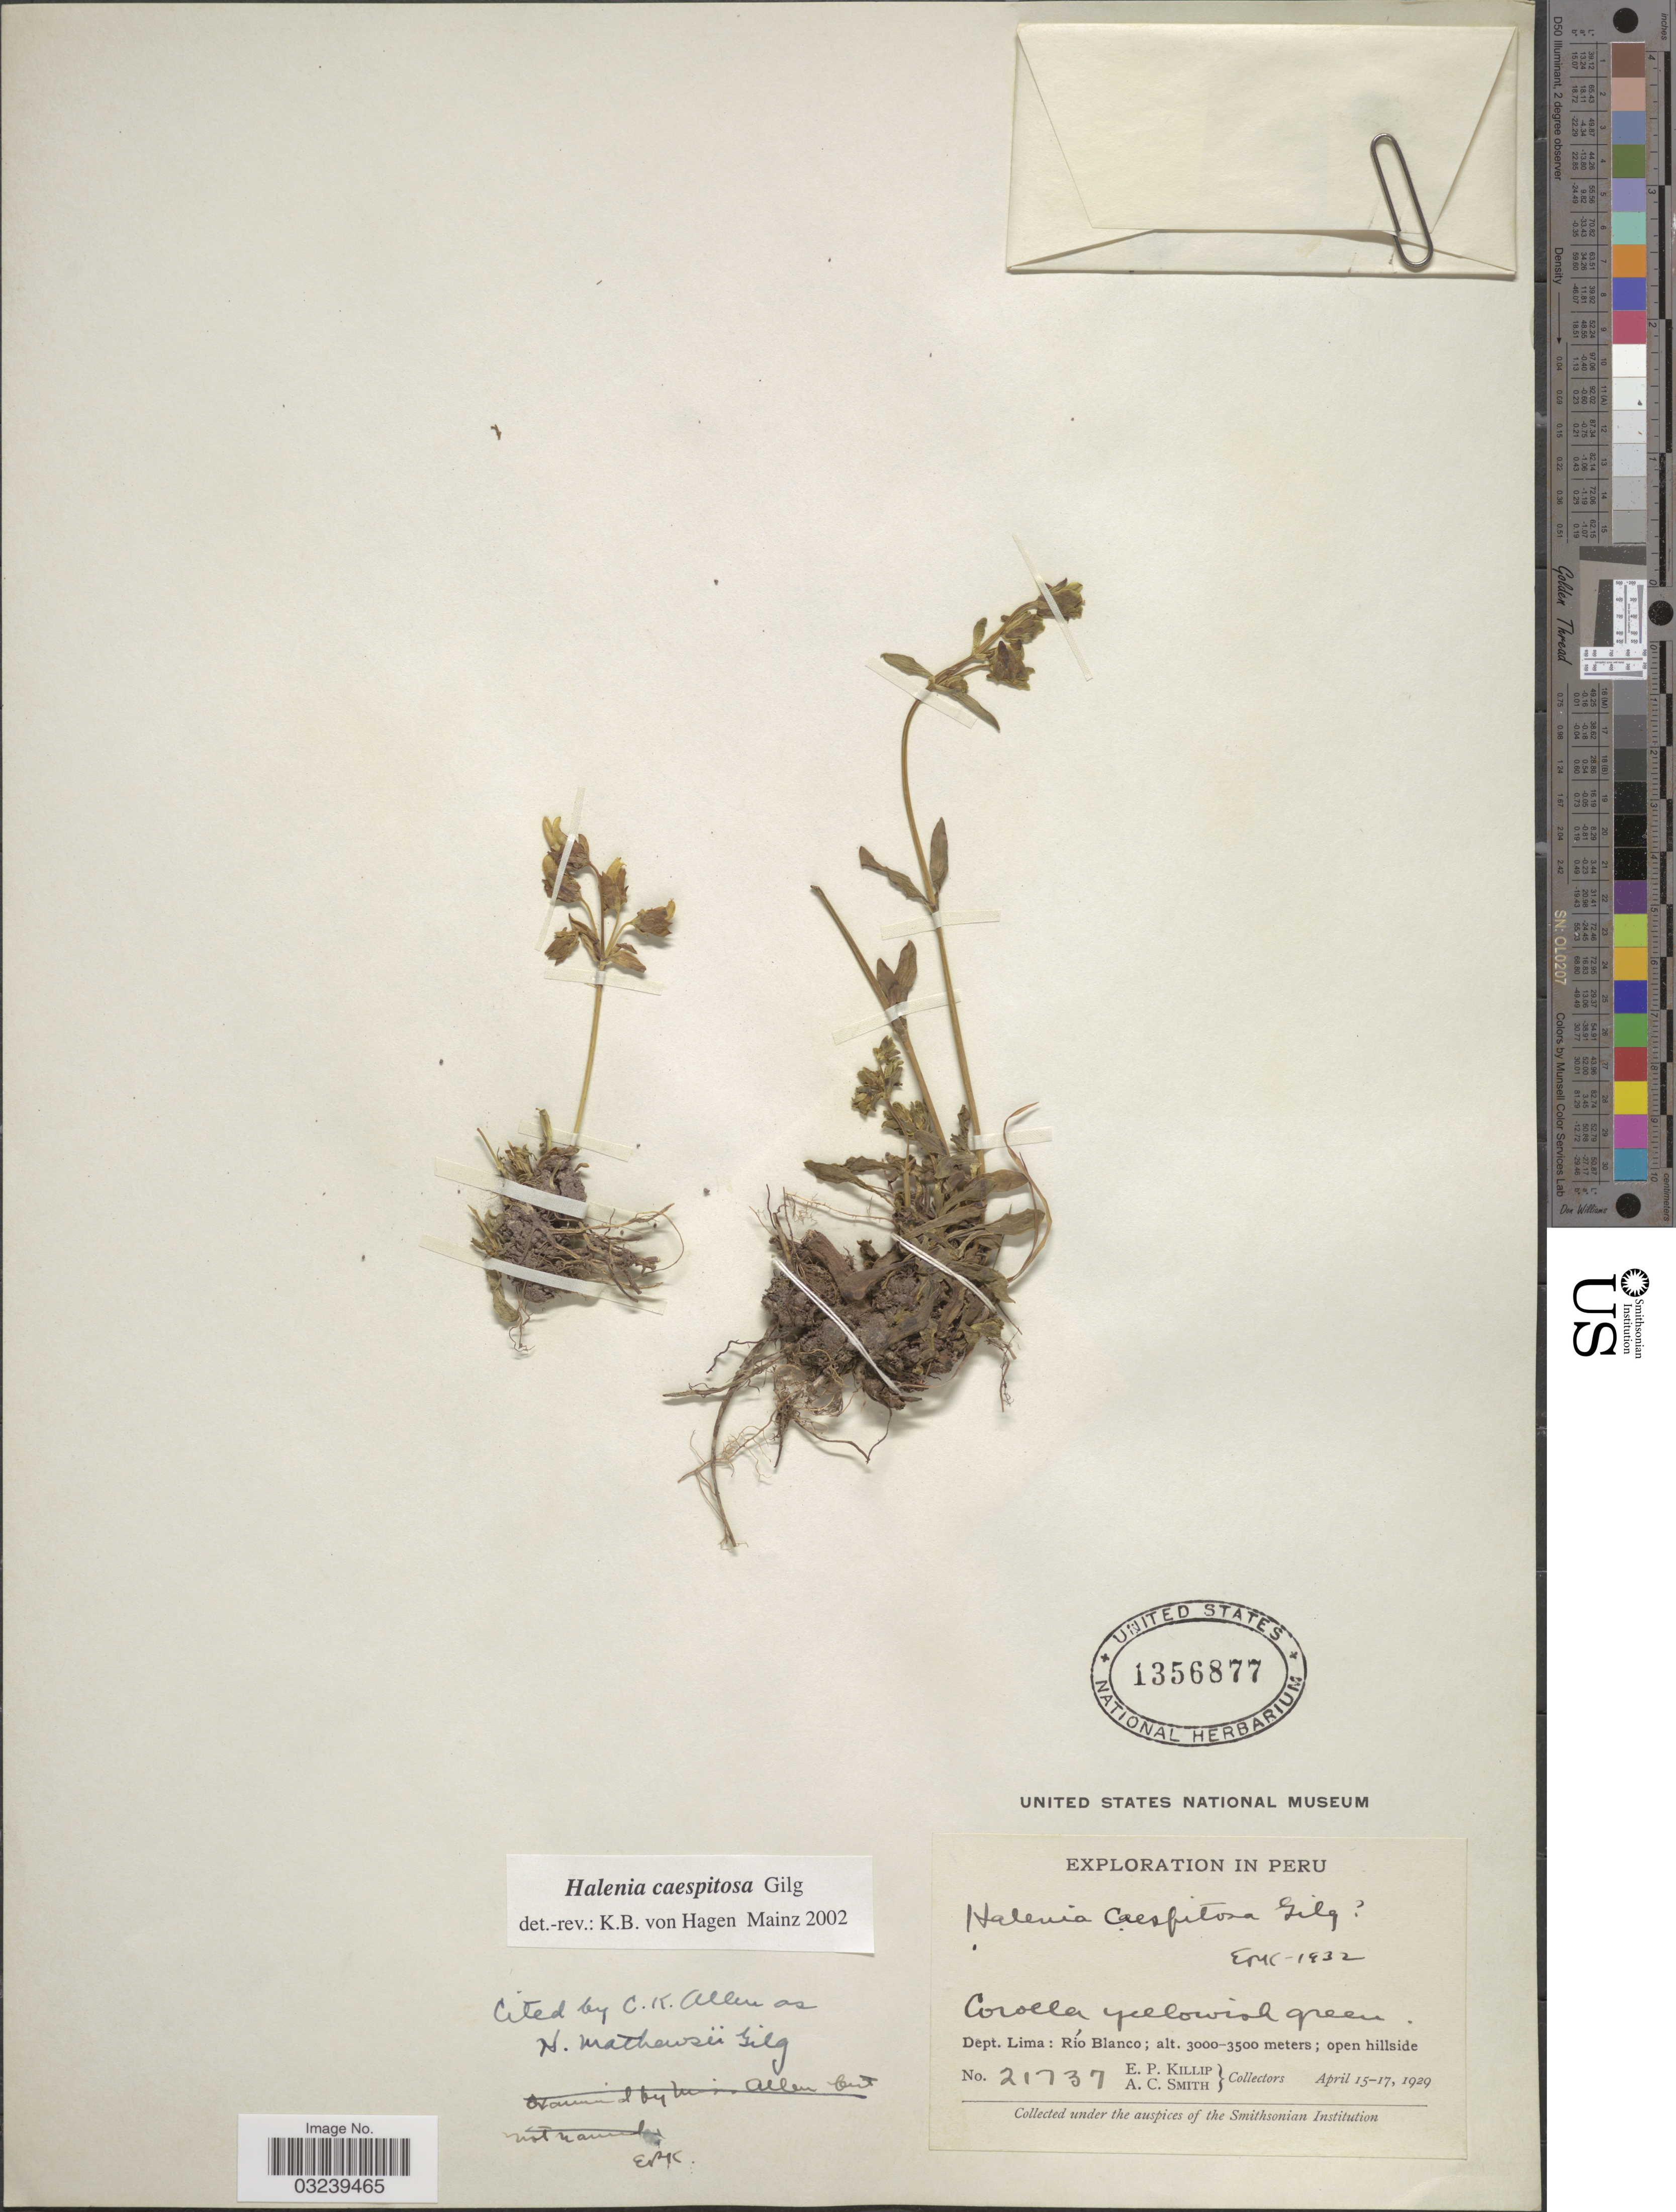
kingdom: Plantae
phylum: Tracheophyta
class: Magnoliopsida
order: Gentianales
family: Gentianaceae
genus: Halenia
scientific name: Halenia caespitosa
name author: Gilg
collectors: E. P. Killip & A. C. Smith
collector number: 21737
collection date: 1929-04-15/1929-04-17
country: Peru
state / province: Lima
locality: Dept. Lima: Río Blanco.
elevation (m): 3000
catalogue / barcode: US 1356877